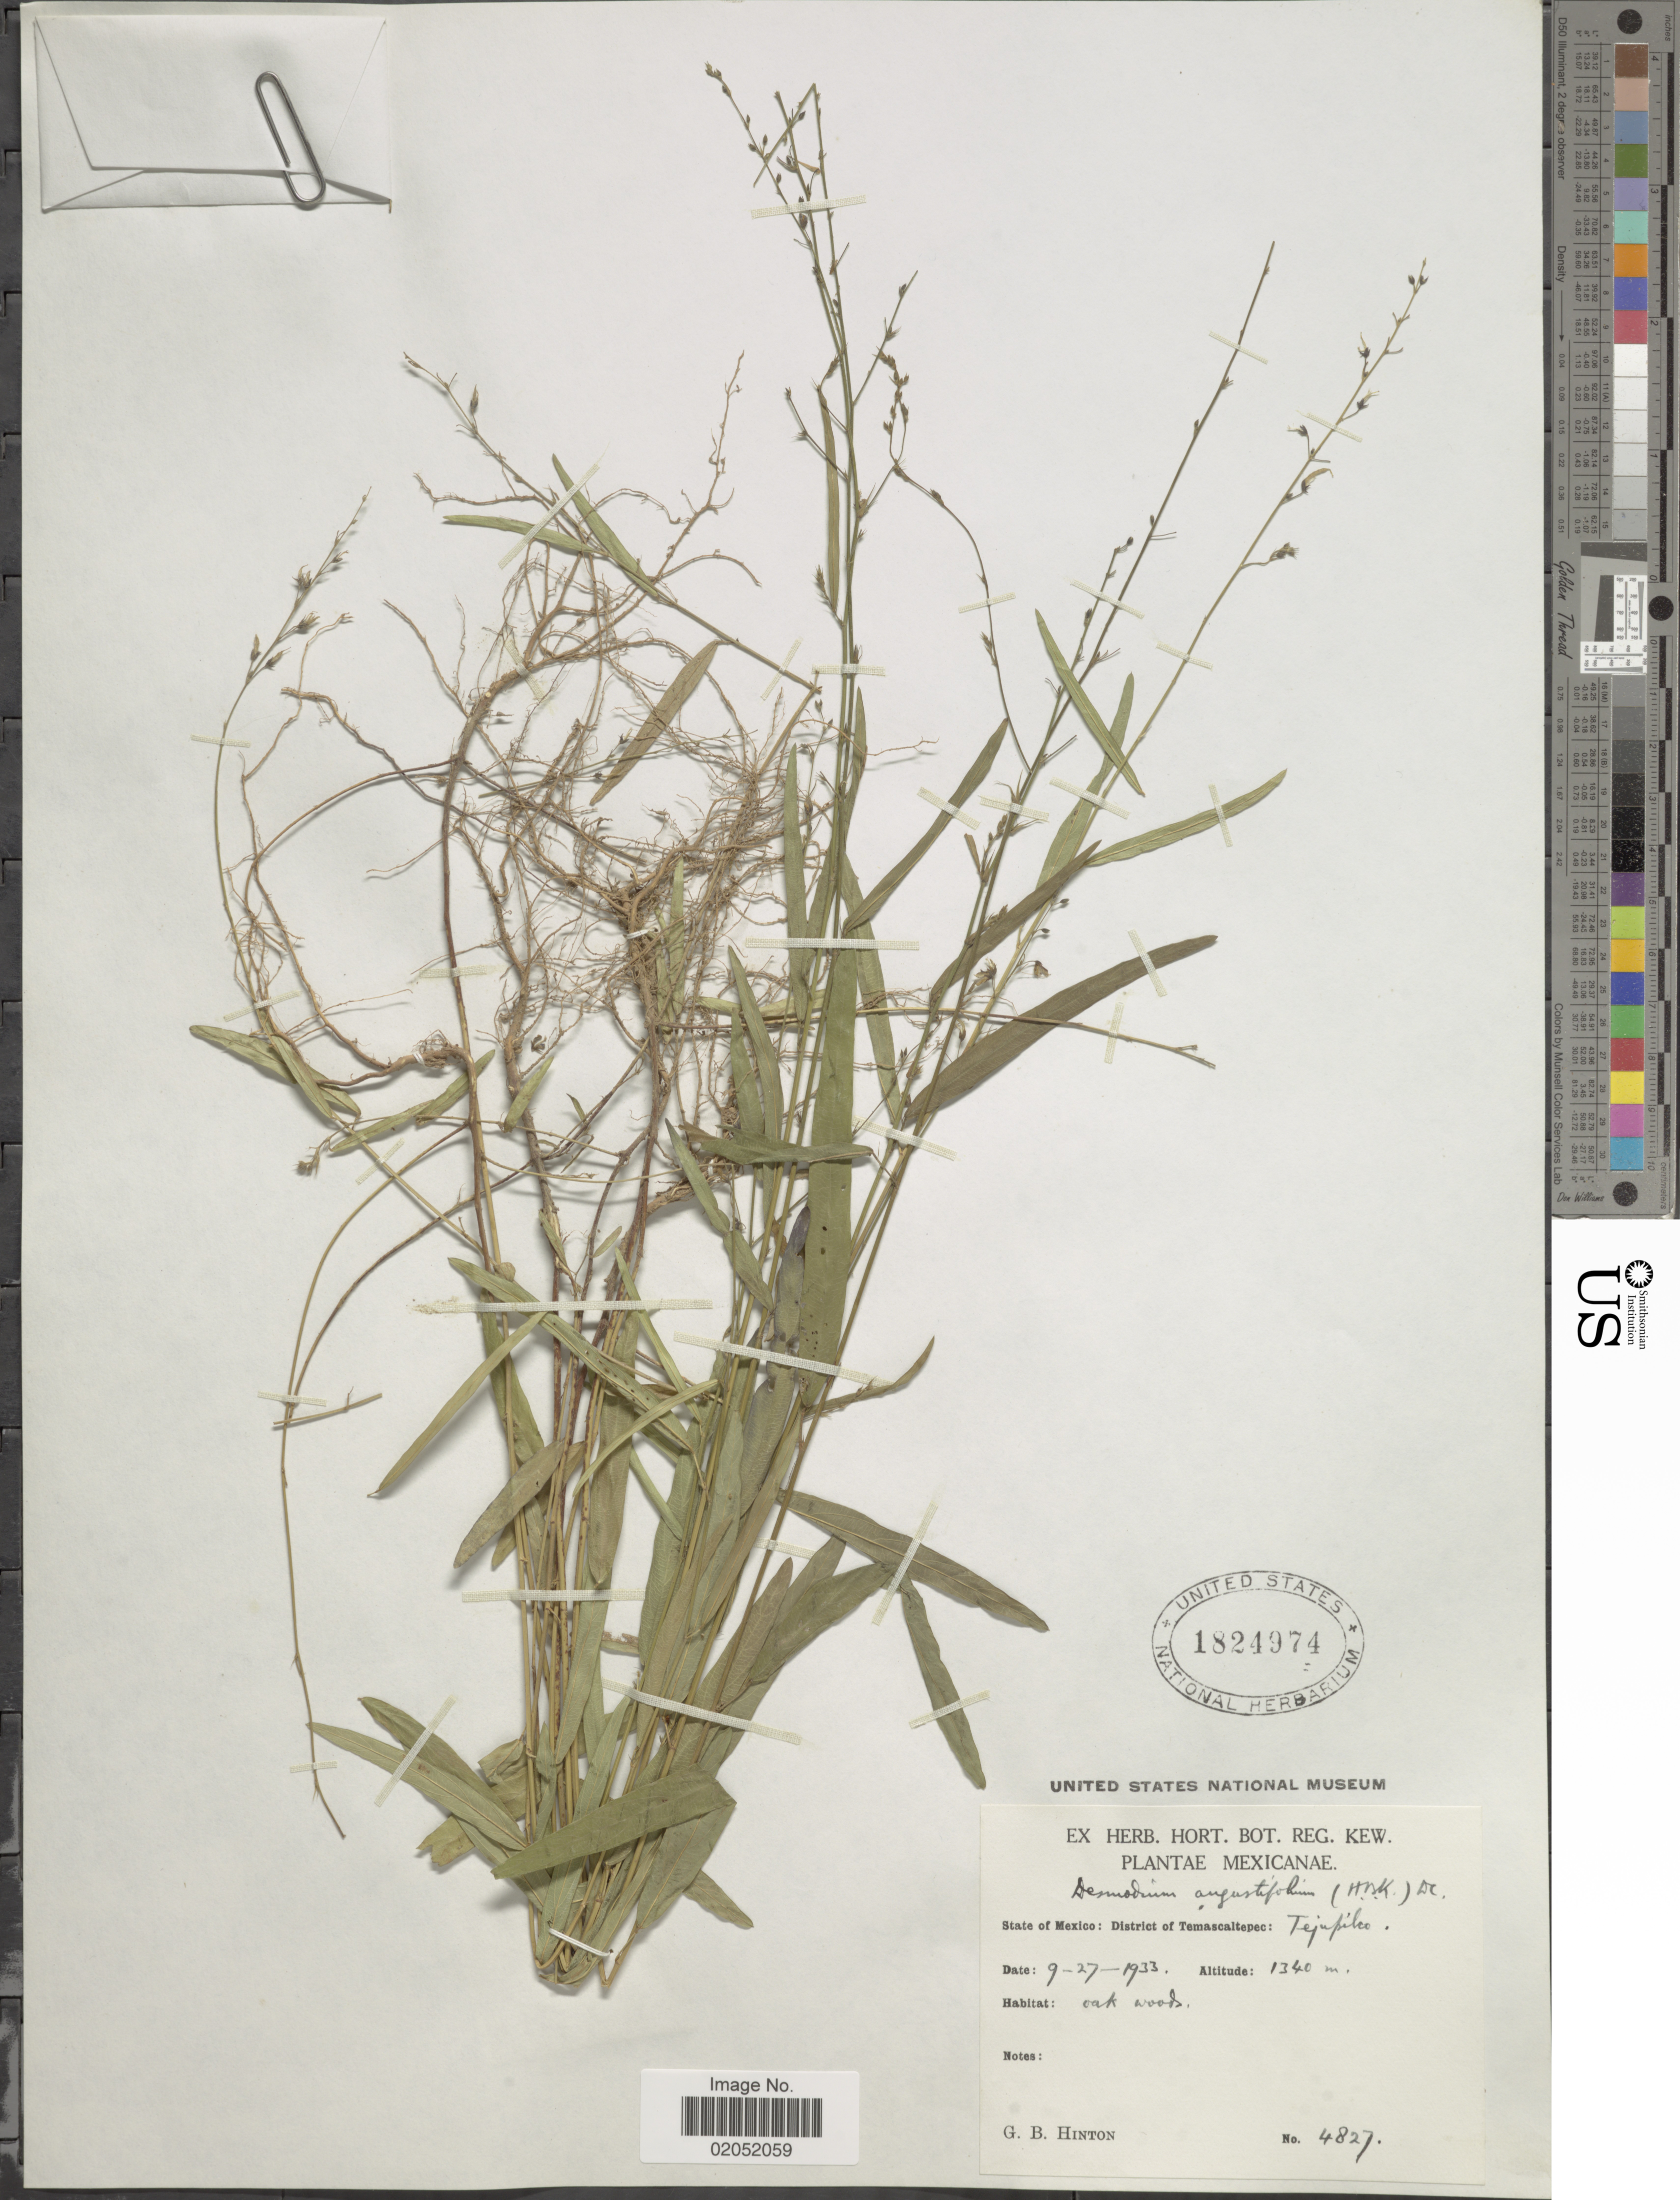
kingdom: Plantae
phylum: Tracheophyta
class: Magnoliopsida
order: Fabales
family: Fabaceae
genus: Desmodium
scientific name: Desmodium angustifolium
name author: (Kunth) DC.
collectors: G. B. Hinton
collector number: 4827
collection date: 1933-09-27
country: Mexico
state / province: México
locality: District of Temascaltepec: Tejupilco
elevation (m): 1340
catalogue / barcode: US 1824974